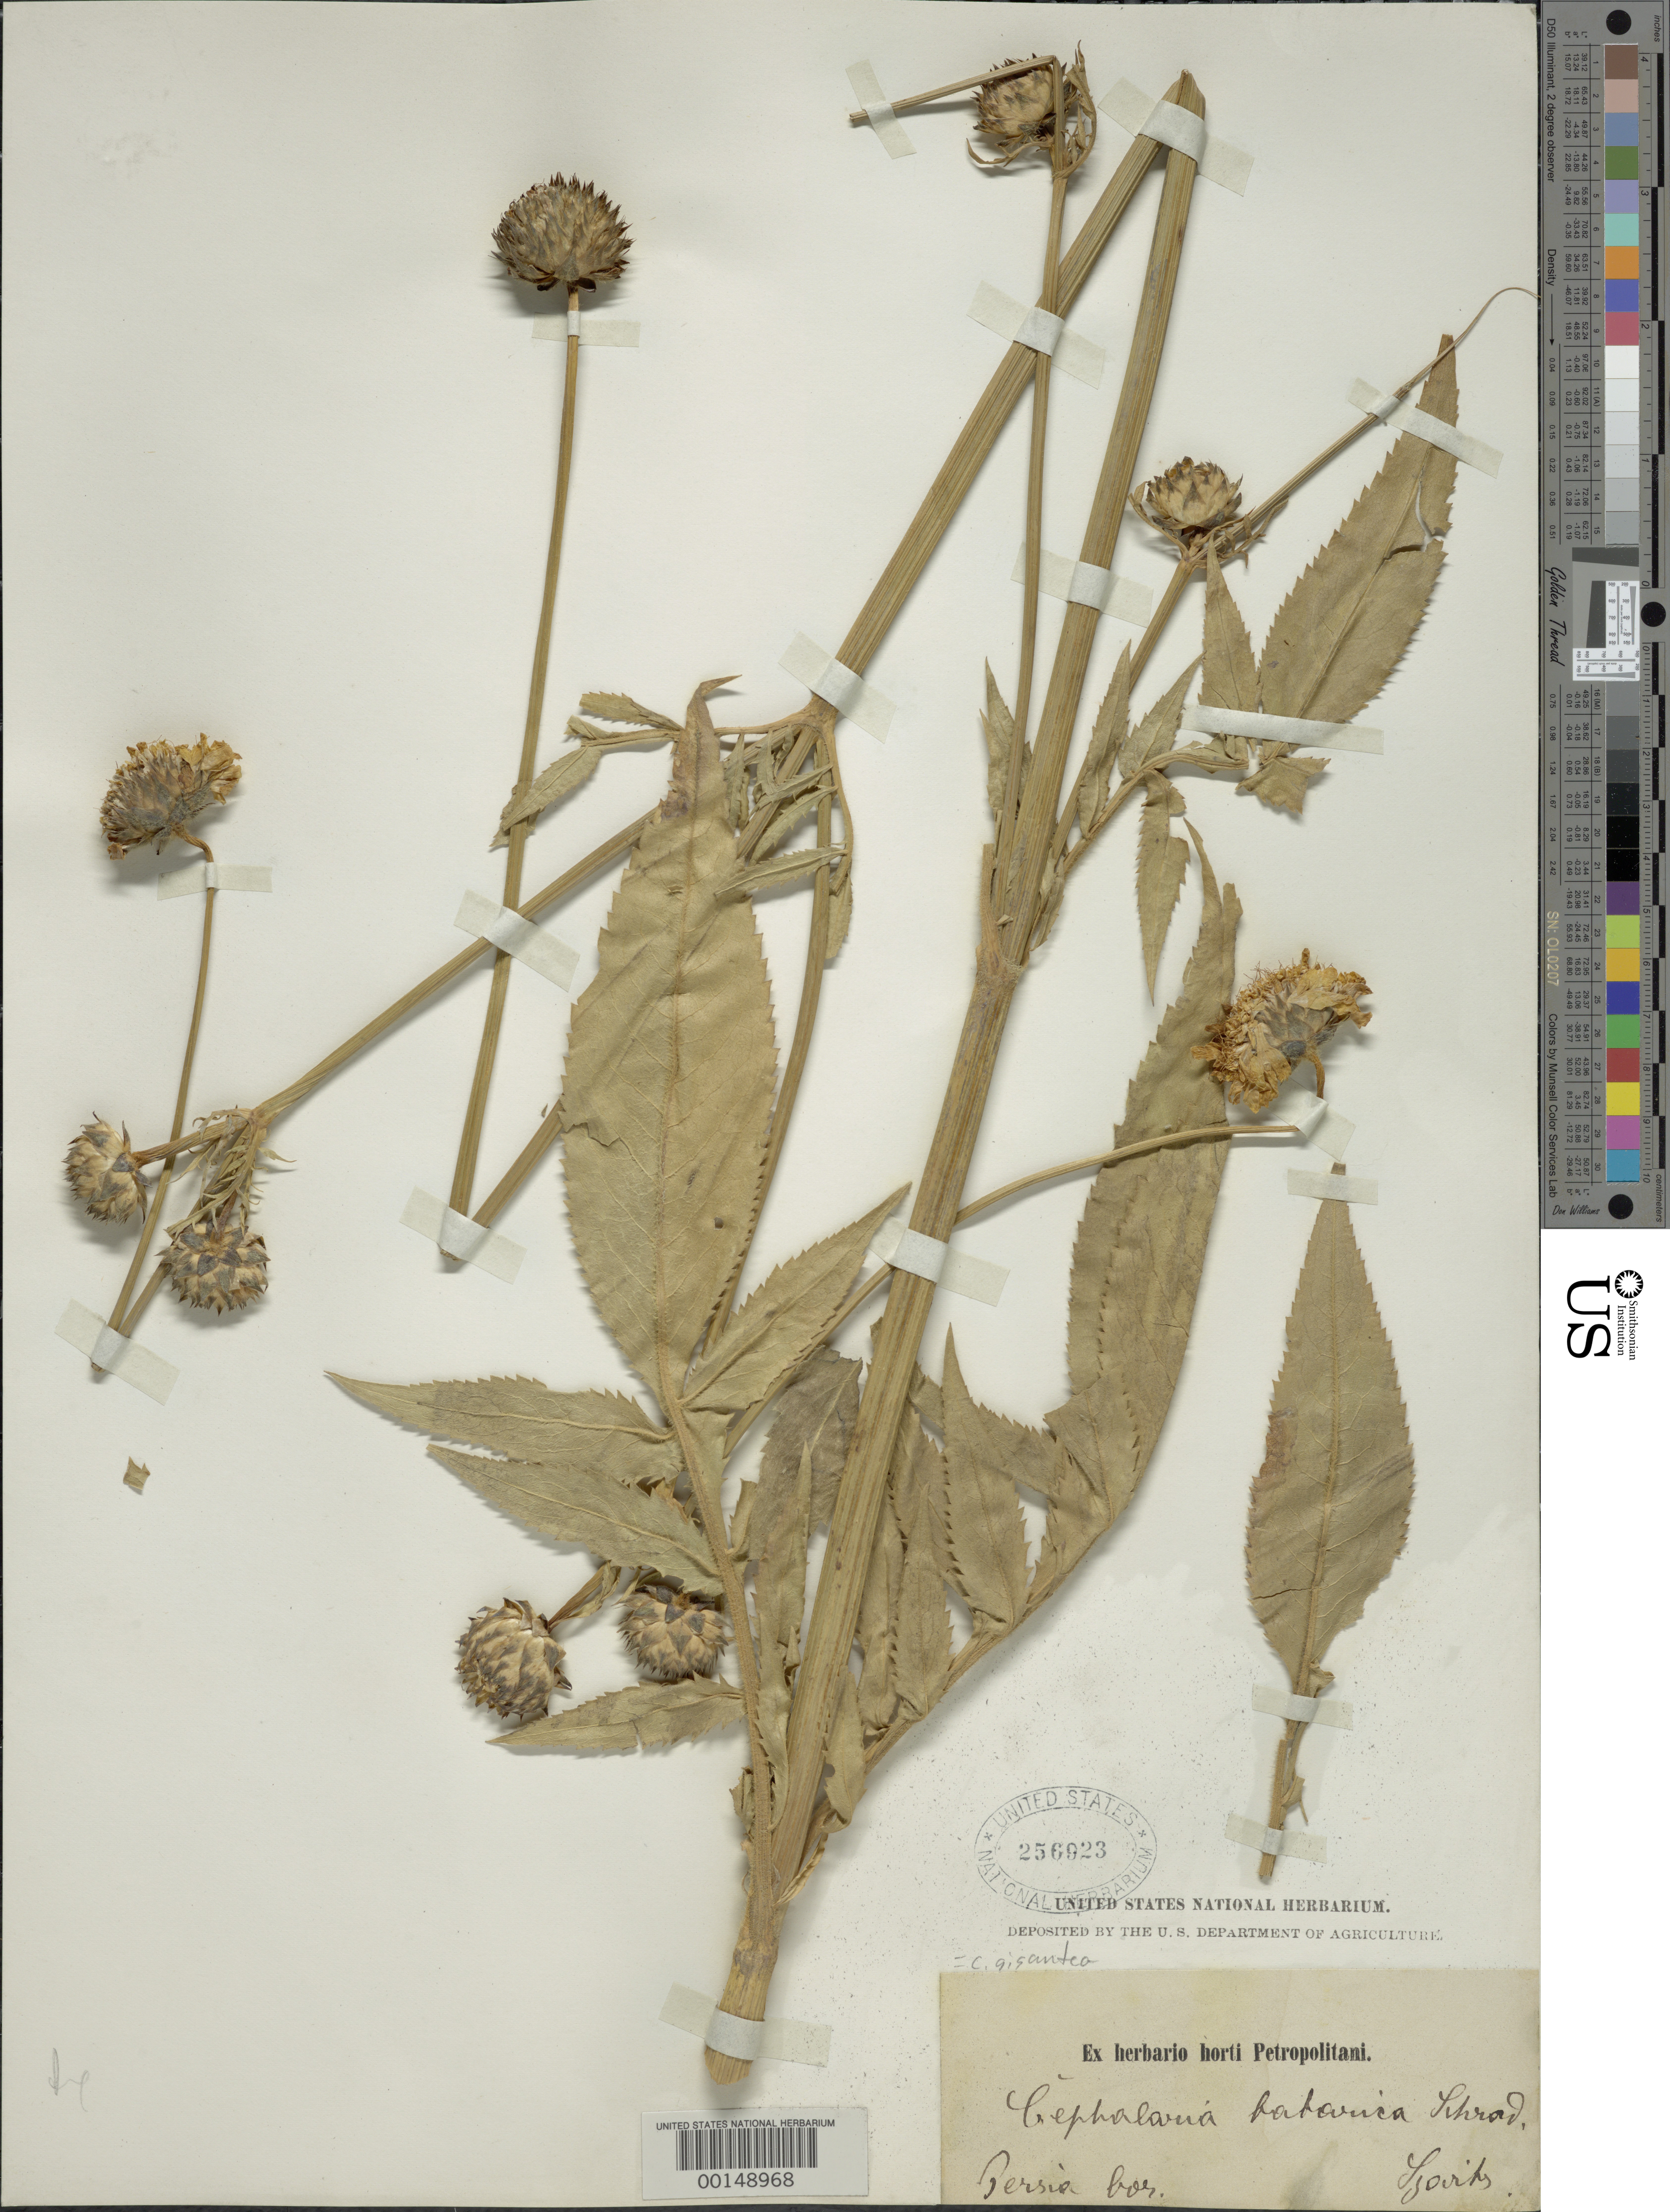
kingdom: Plantae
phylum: Tracheophyta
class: Magnoliopsida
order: Dipsacales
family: Caprifoliaceae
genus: Cephalaria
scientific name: Cephalaria gigantea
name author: (Ledb.) Brobov.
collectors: J. Szovits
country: Iran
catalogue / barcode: US 256923